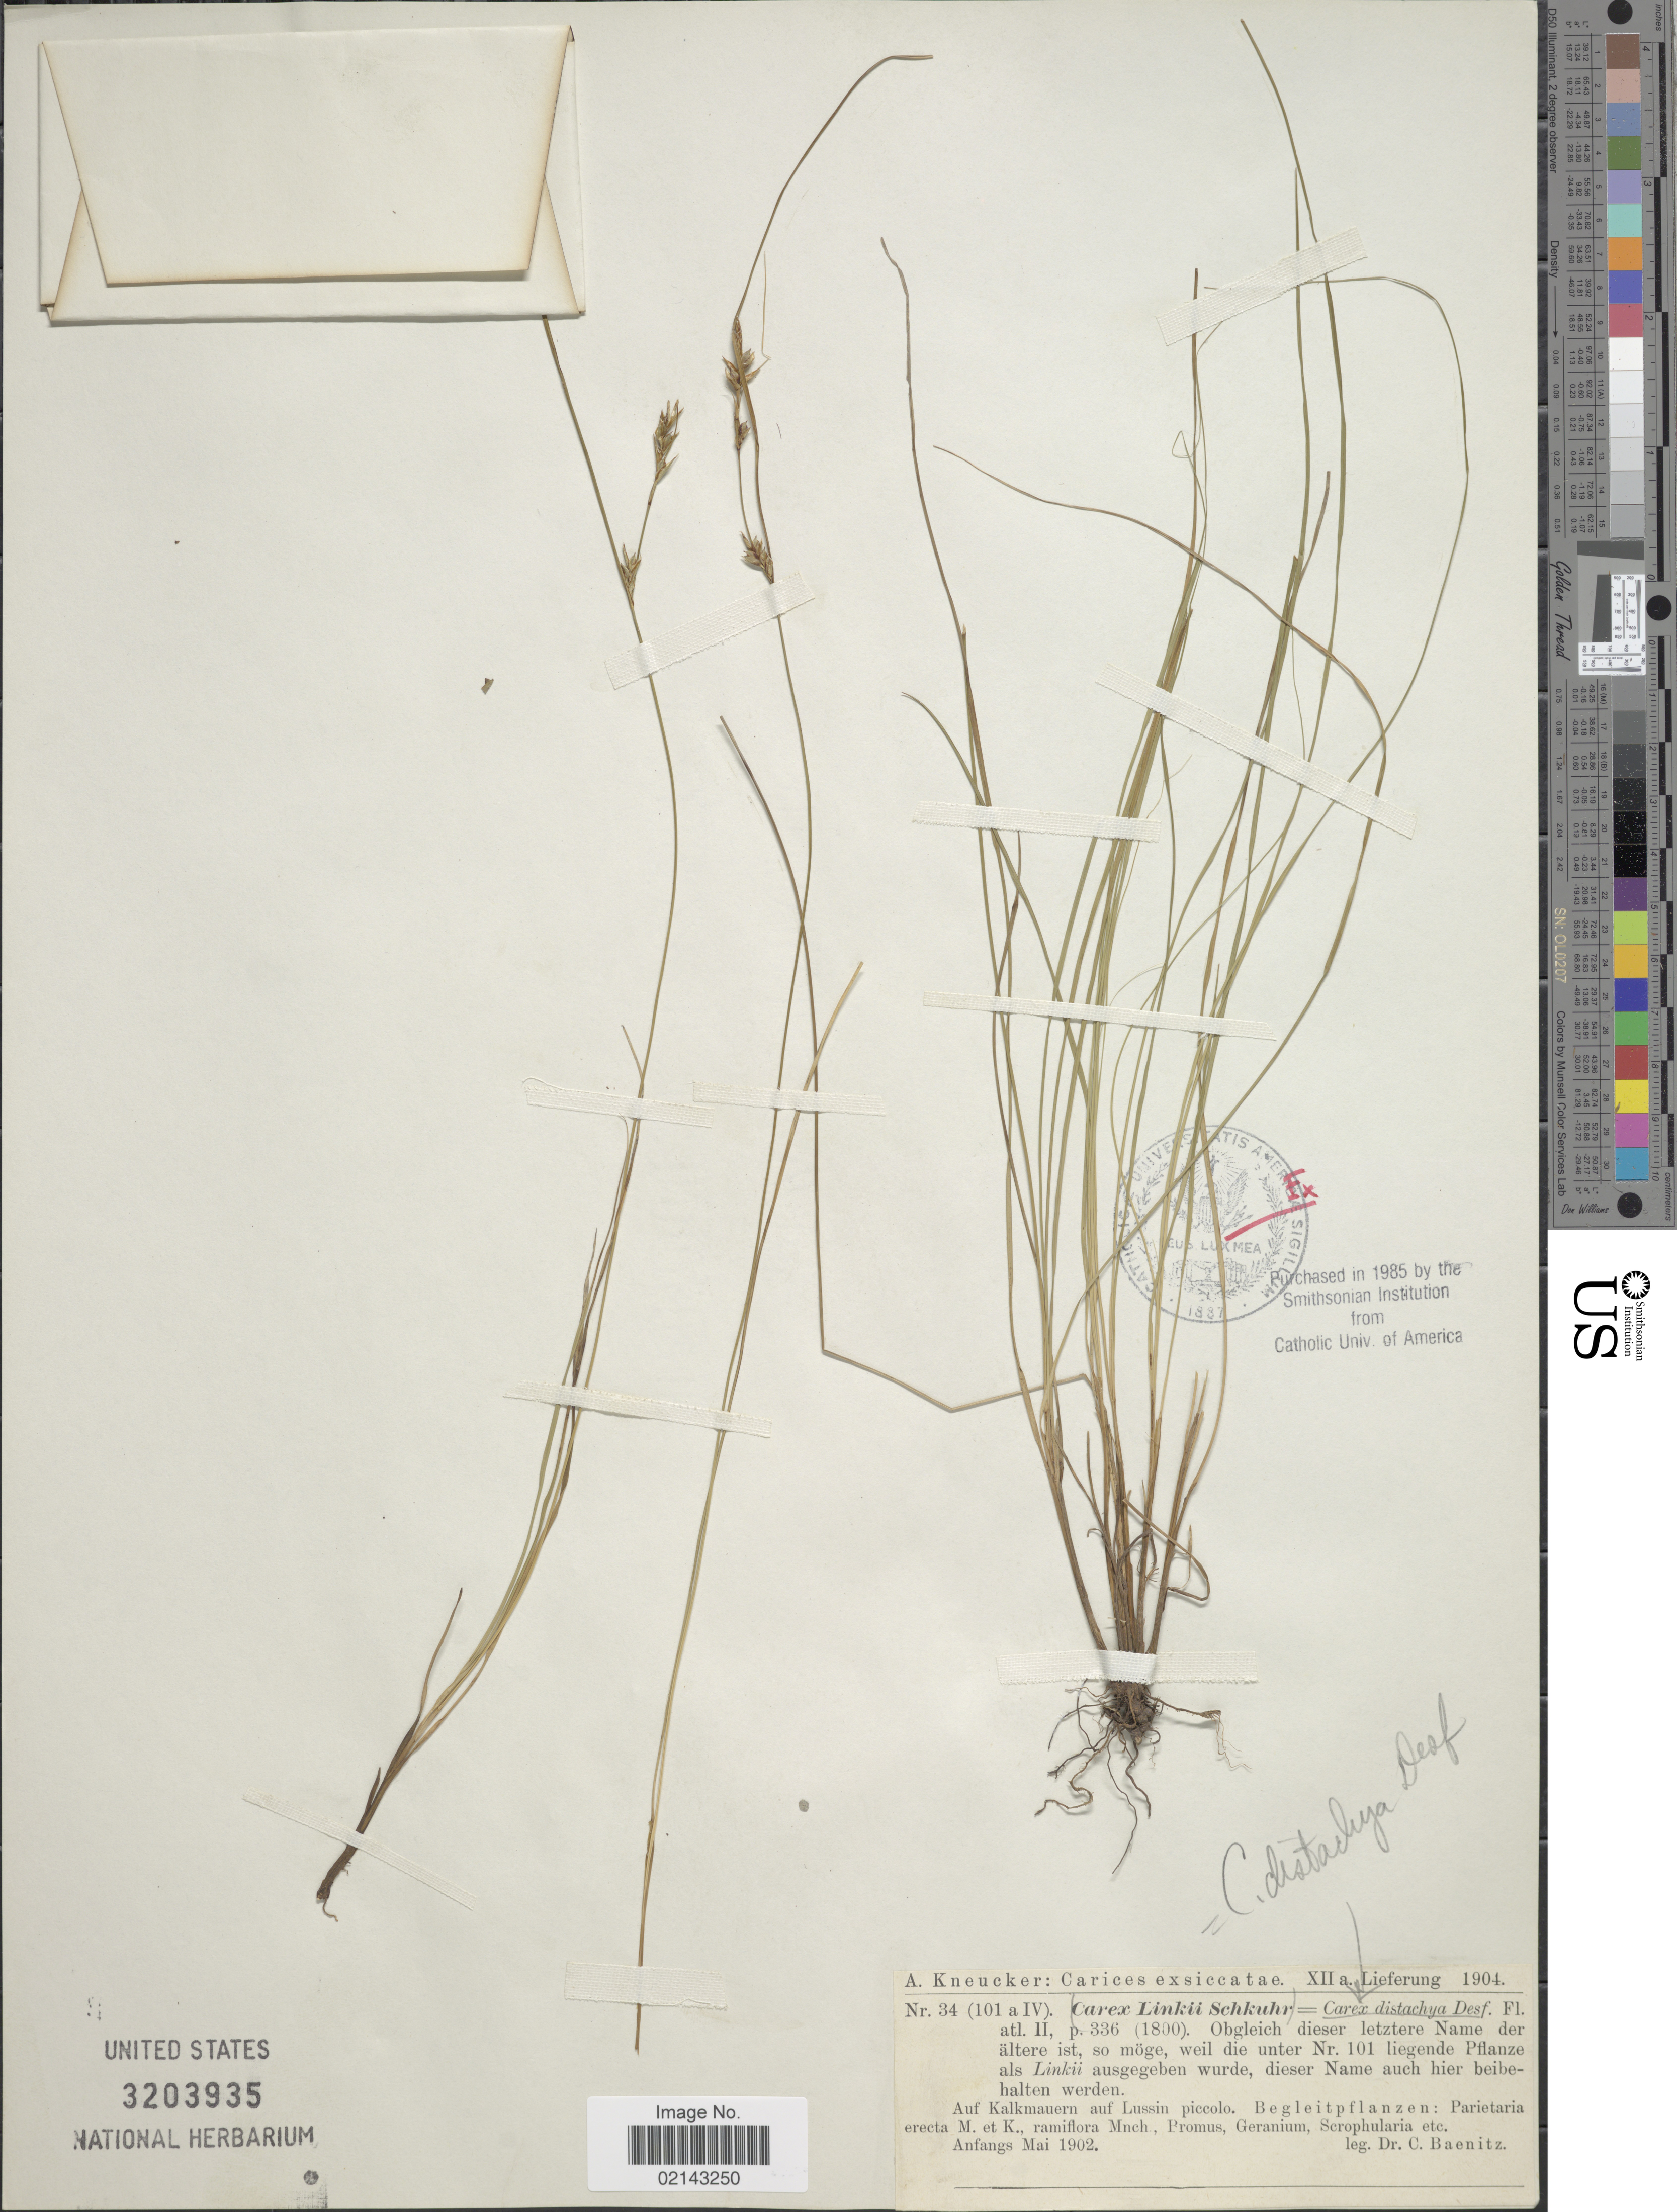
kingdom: Plantae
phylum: Tracheophyta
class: Liliopsida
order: Poales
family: Cyperaceae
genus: Carex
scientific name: Carex distachya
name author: Desf.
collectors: C. G. Baenitz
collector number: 34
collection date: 1902-05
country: Croatia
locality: Auf Kalkmauern auf Lussin piccolo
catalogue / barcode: US 3203935